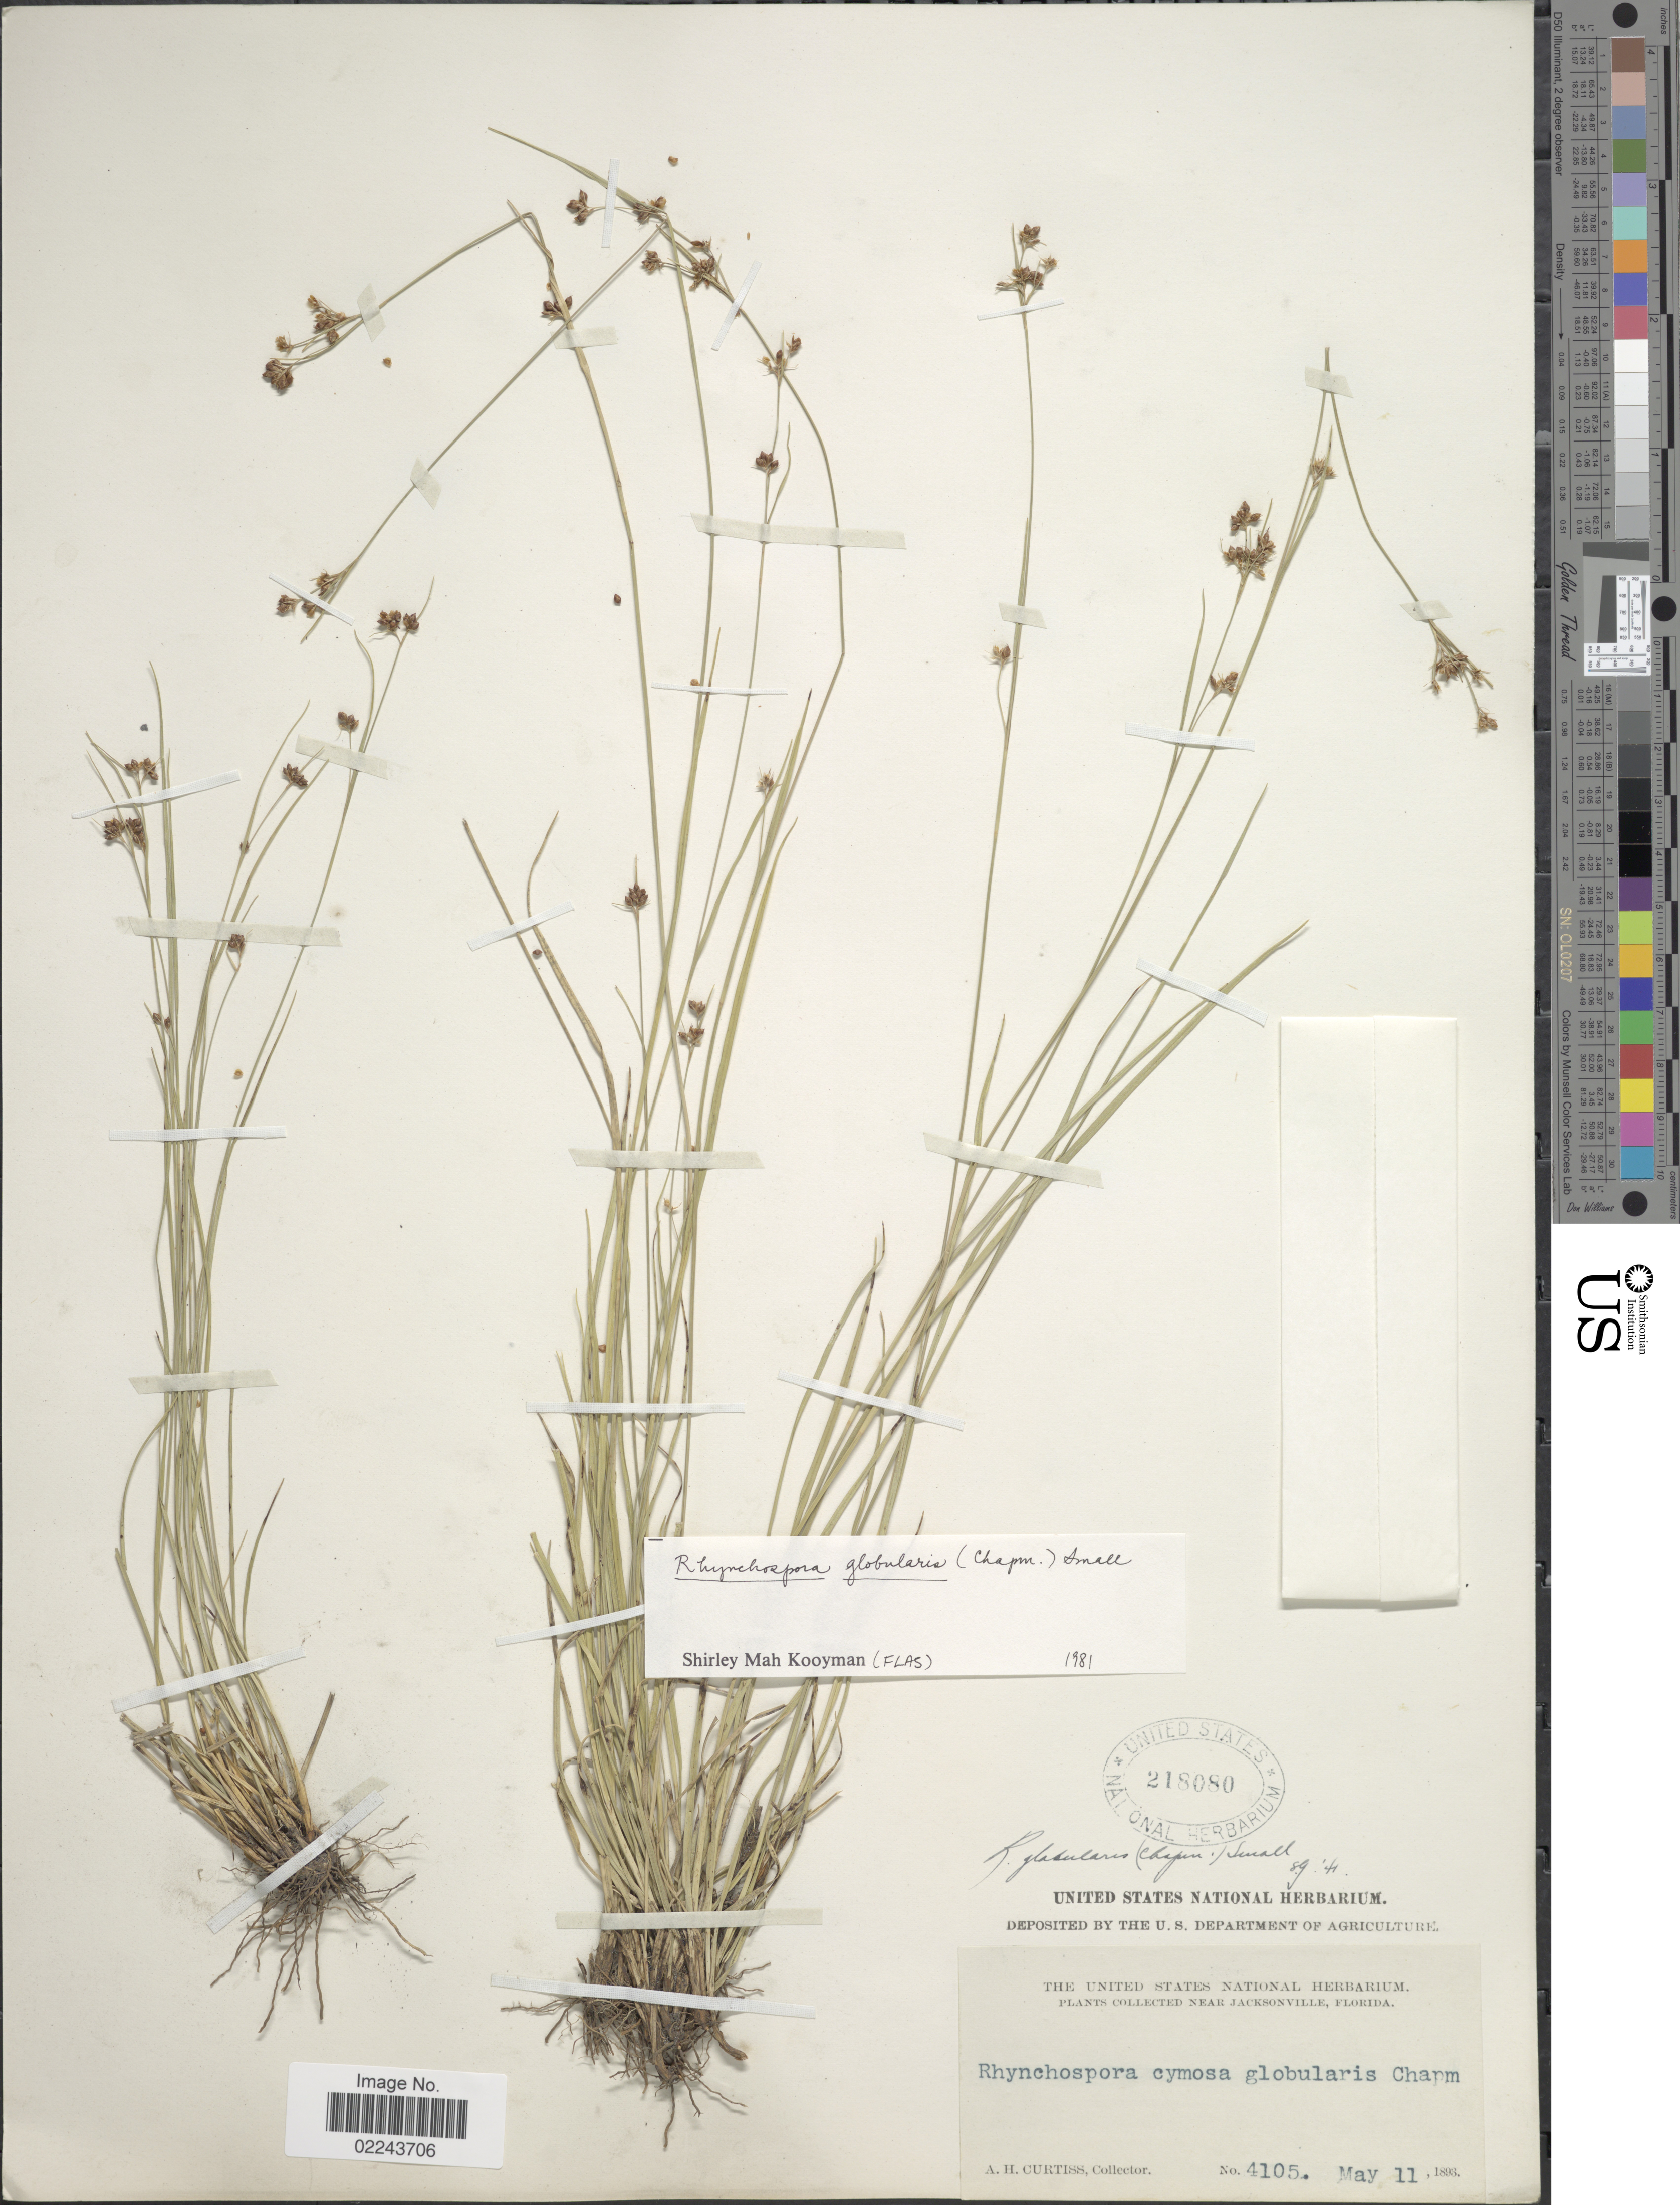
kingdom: Plantae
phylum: Tracheophyta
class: Liliopsida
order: Poales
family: Cyperaceae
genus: Rhynchospora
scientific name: Rhynchospora globularis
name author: (Chapm.) Small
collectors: A. H. Curtiss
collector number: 4105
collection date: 1893-05-11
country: United States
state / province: Florida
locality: Near Jacksonville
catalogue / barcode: US 218080